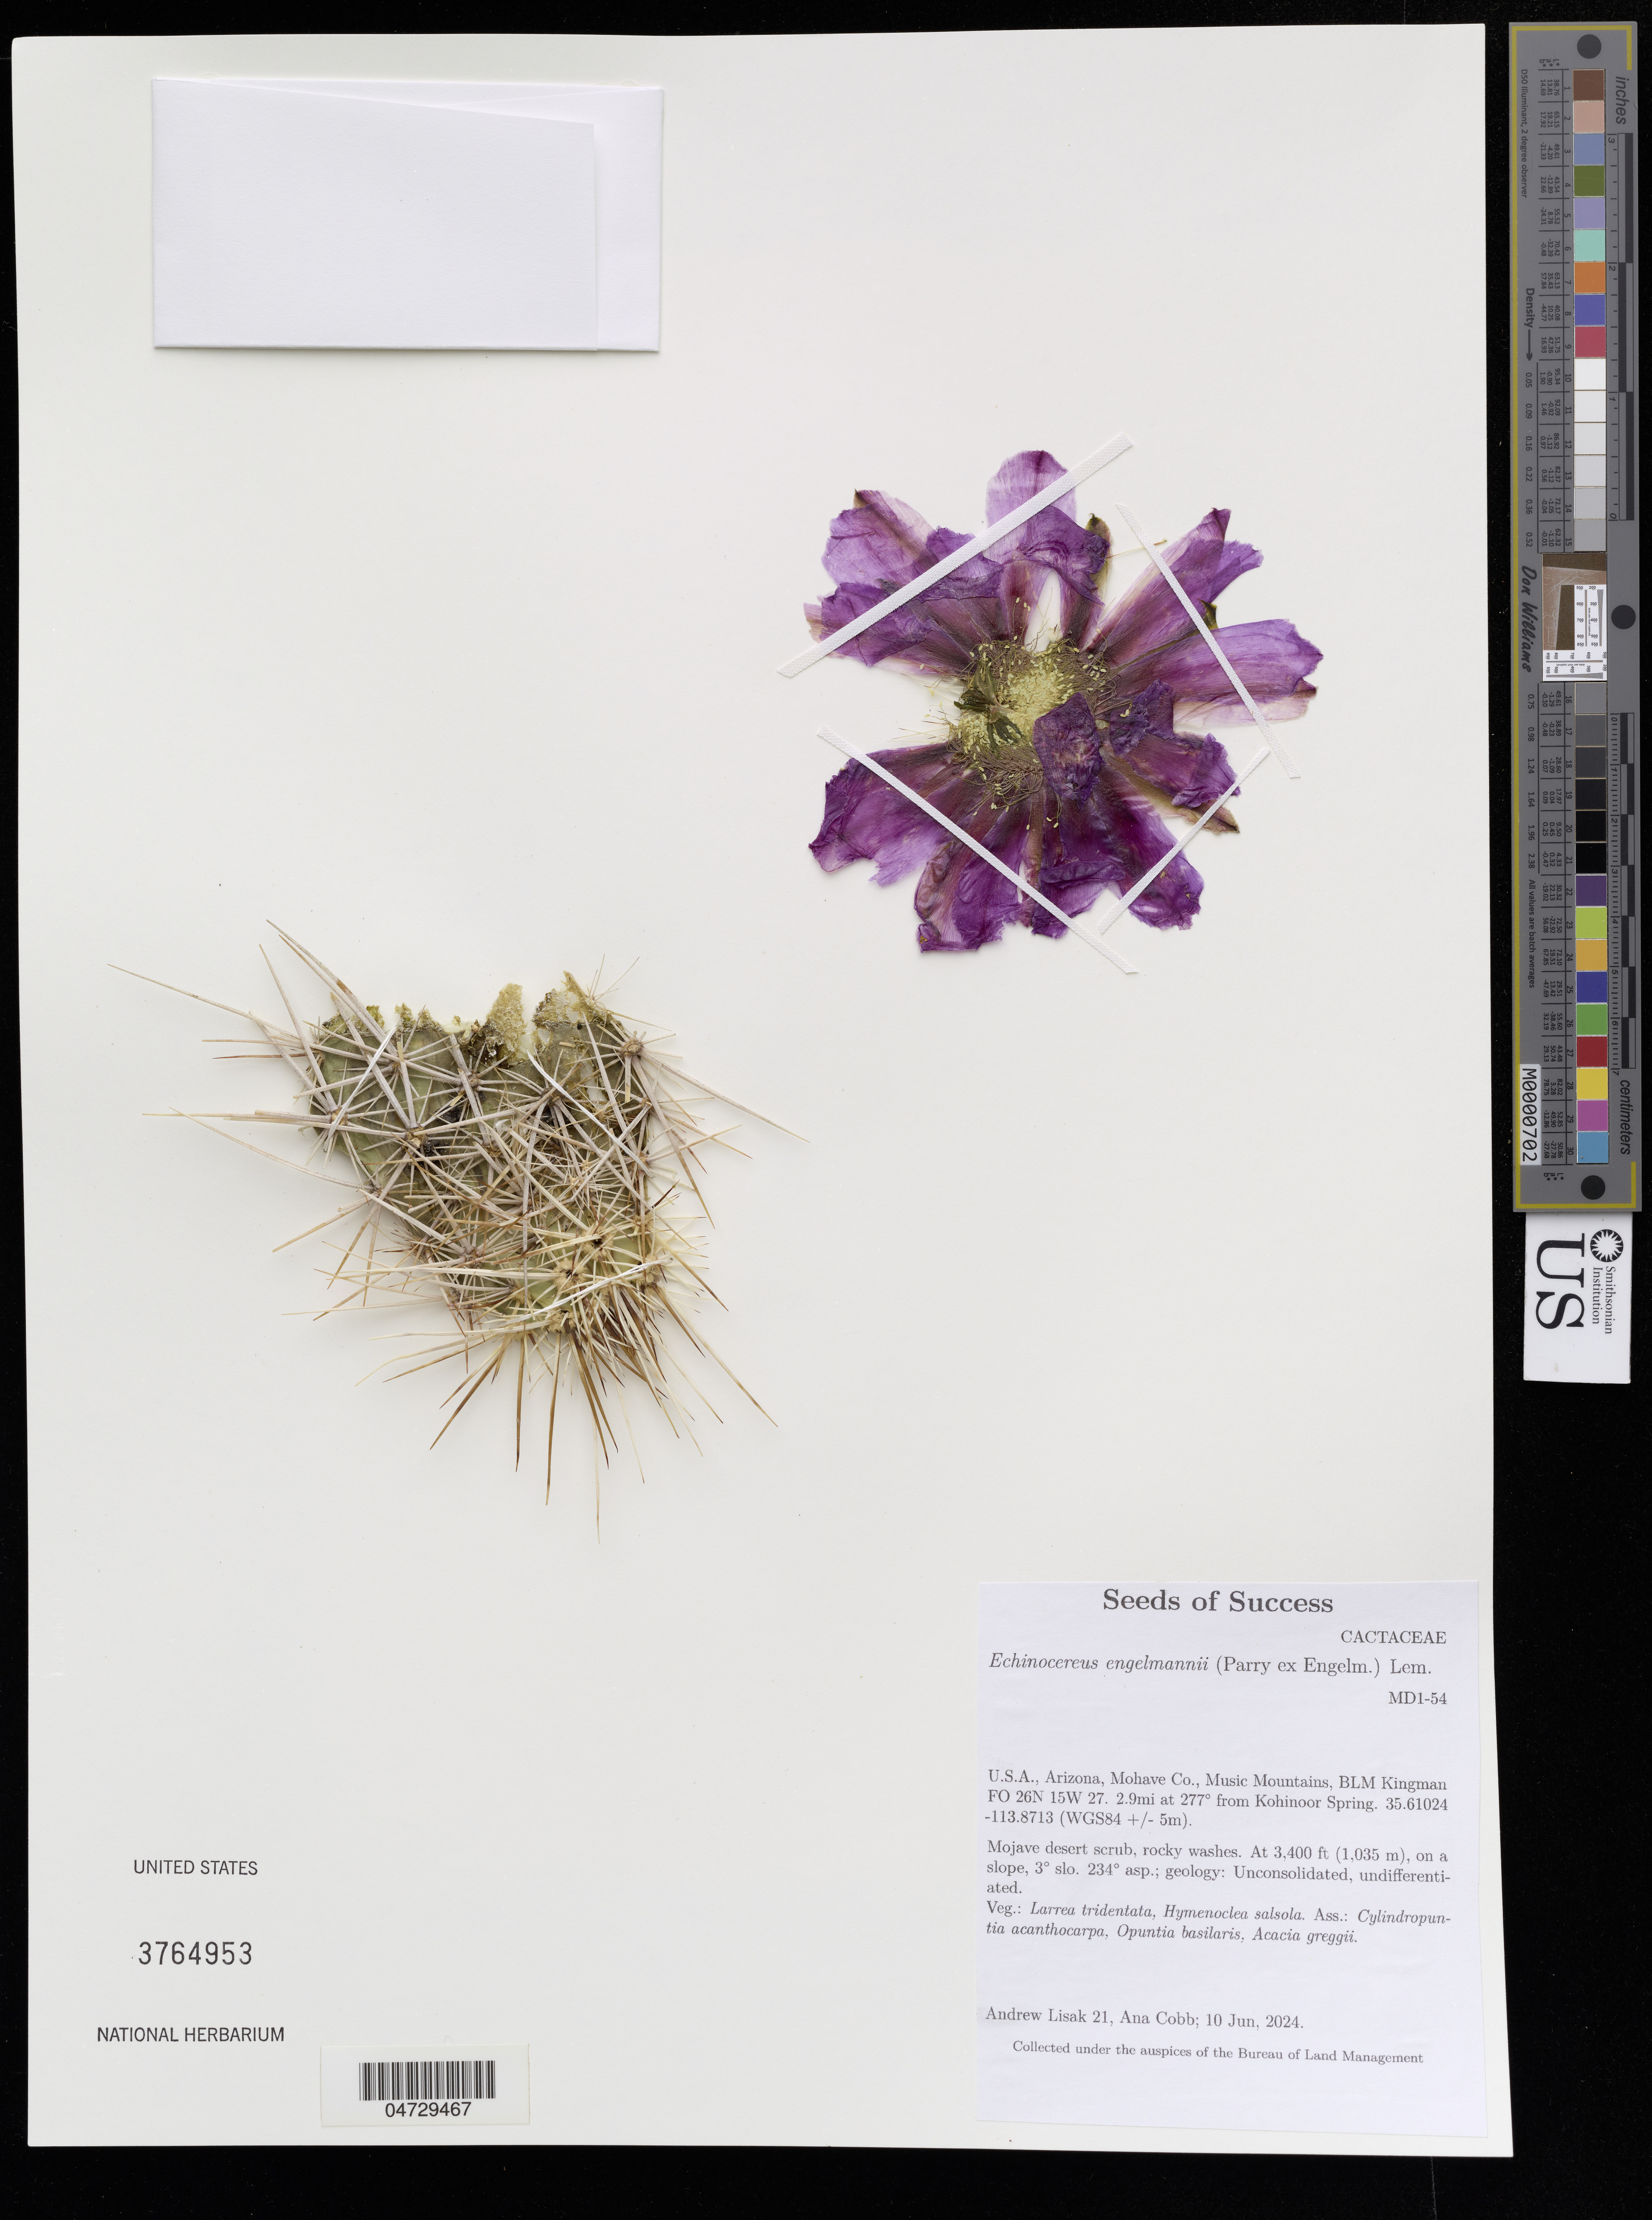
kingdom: Plantae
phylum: Tracheophyta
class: Magnoliopsida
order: Caryophyllales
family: Cactaceae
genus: Echinocereus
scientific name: Echinocereus engelmannii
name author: (Parry ex Engelm.) Lem.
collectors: A. Lisak & A. Cobb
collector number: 21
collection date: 2024-06-10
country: United States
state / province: Arizona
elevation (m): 1036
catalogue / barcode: US 3764953